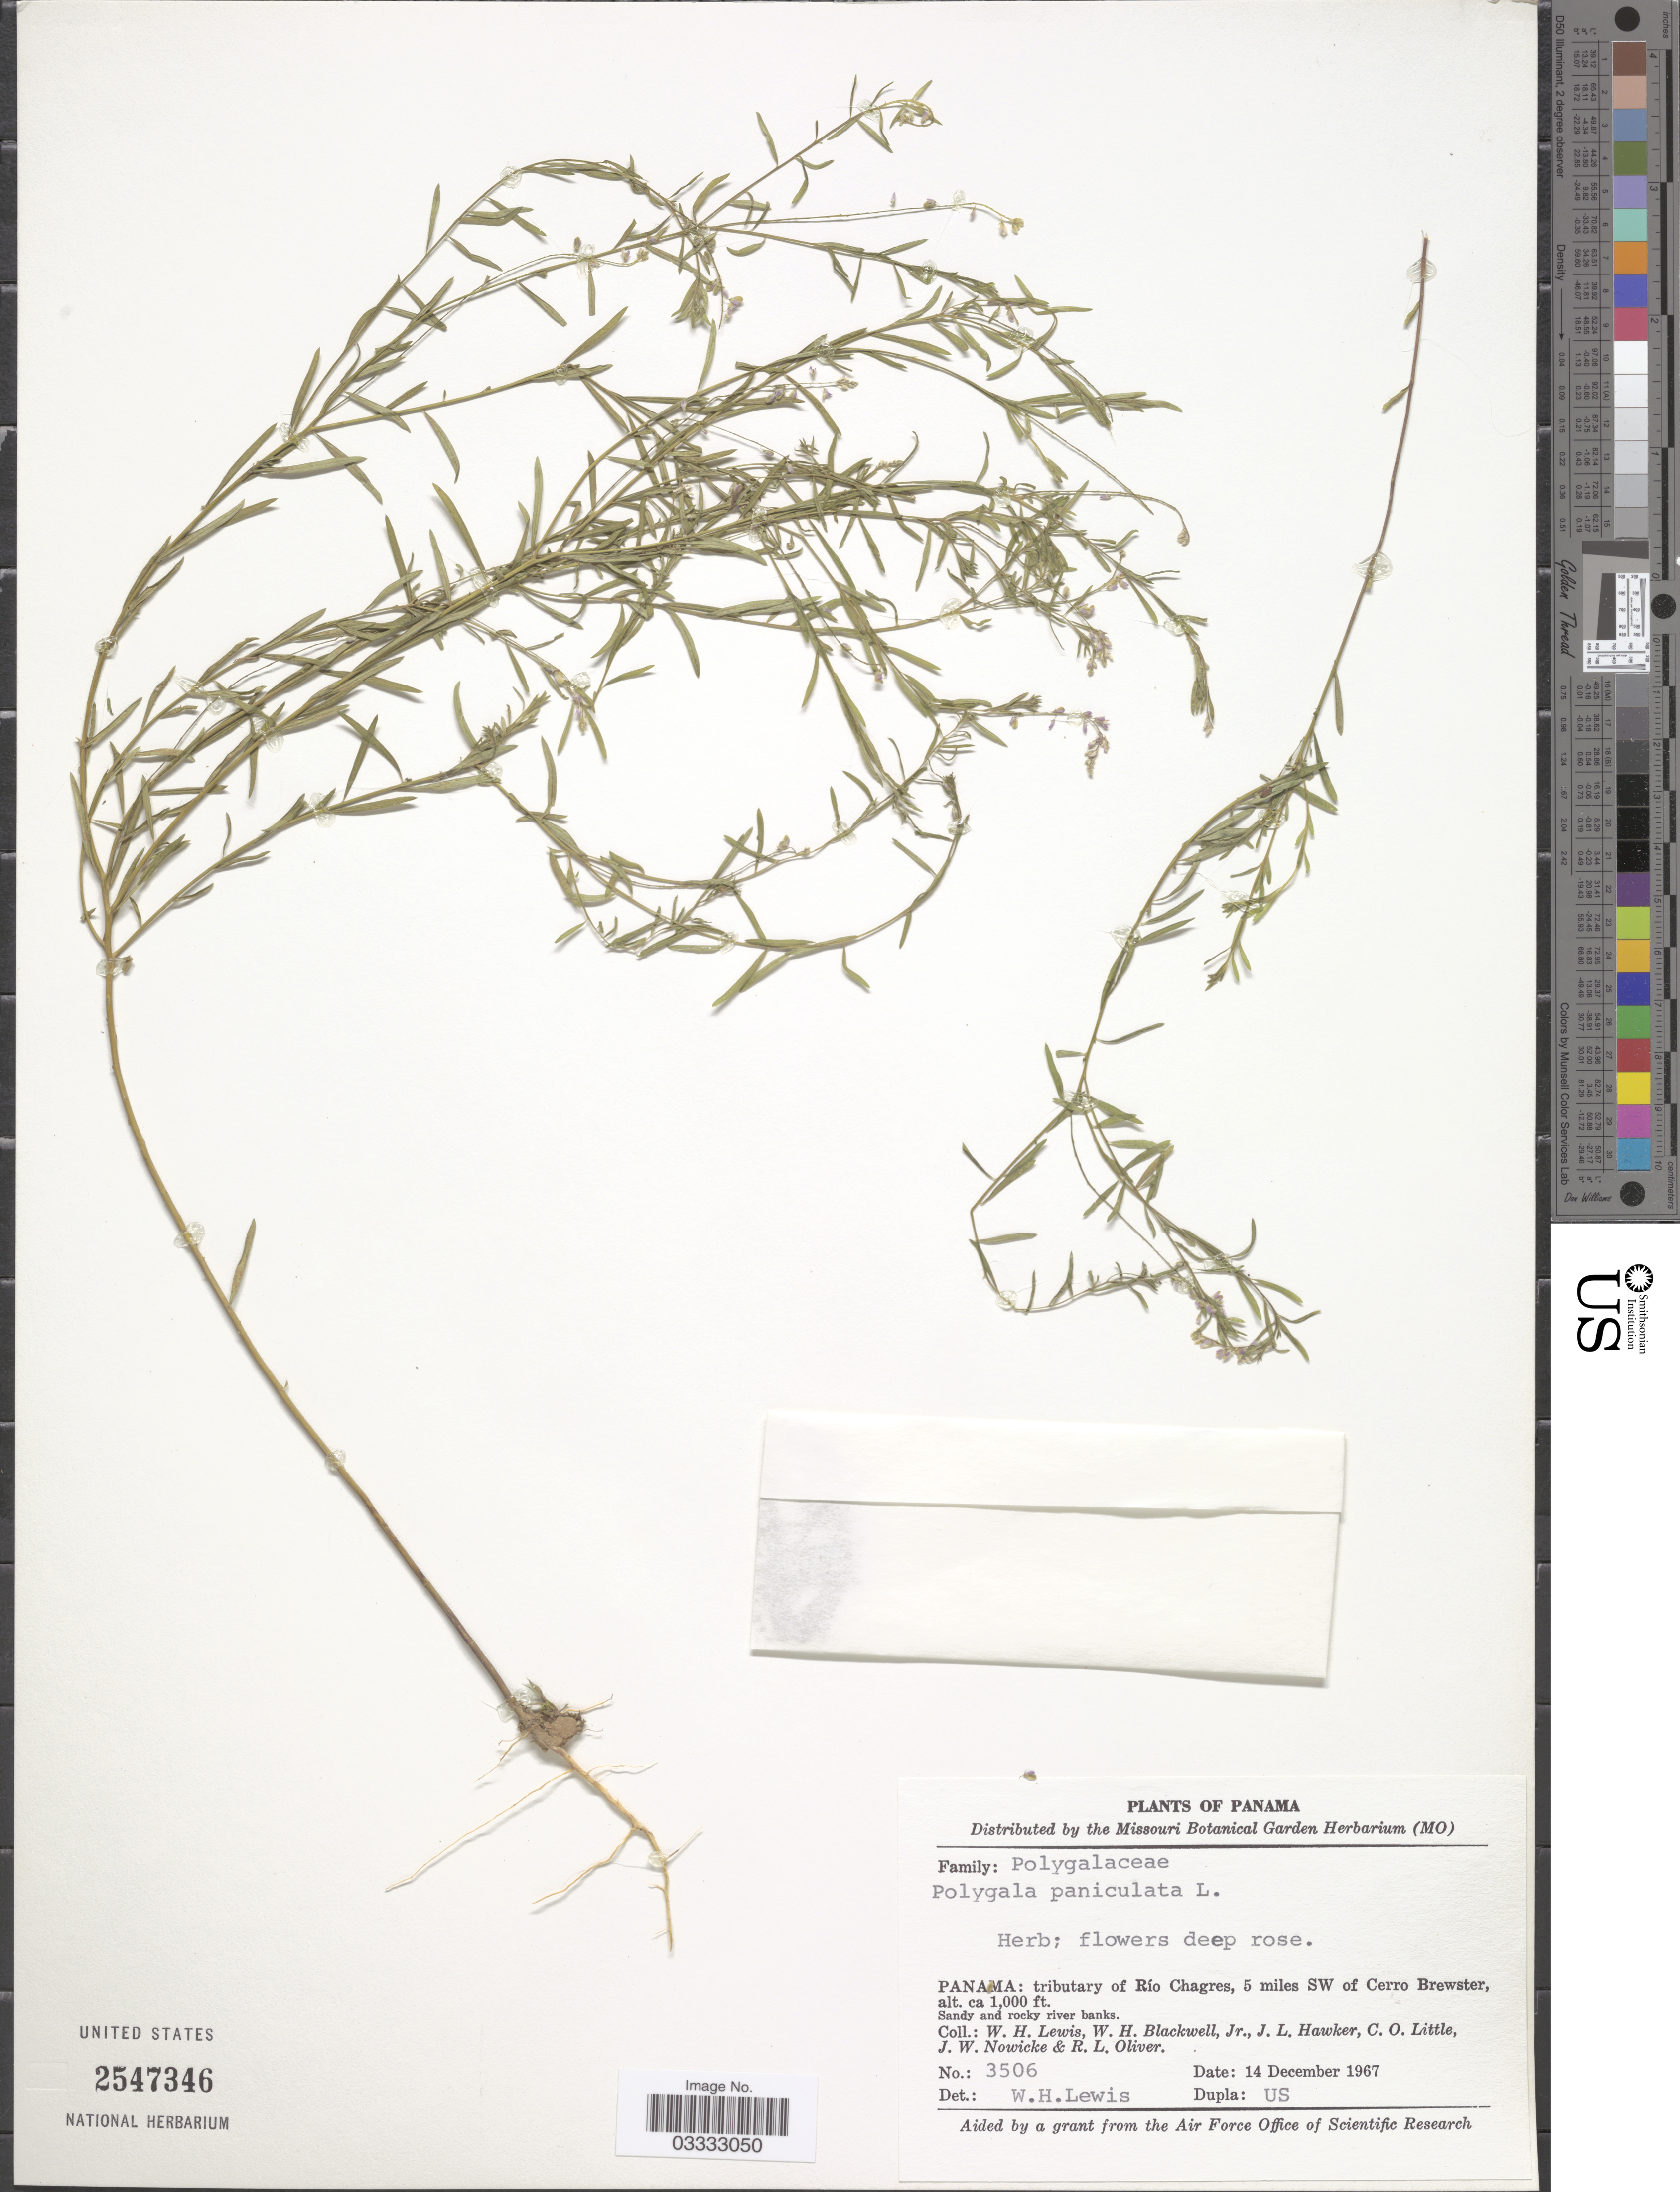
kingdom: Plantae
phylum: Tracheophyta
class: Magnoliopsida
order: Fabales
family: Polygalaceae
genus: Polygala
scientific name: Polygala paniculata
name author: L.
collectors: W. H. Lewis, W. H. Blackwell, J. L. Hawker, C. O. Little & et al.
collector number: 3506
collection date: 1967-12-14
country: Panama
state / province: Panamá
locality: Tributary of Río Chagres, 5 miles SW of Cerro Brewster.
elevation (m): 305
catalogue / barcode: US 2547346